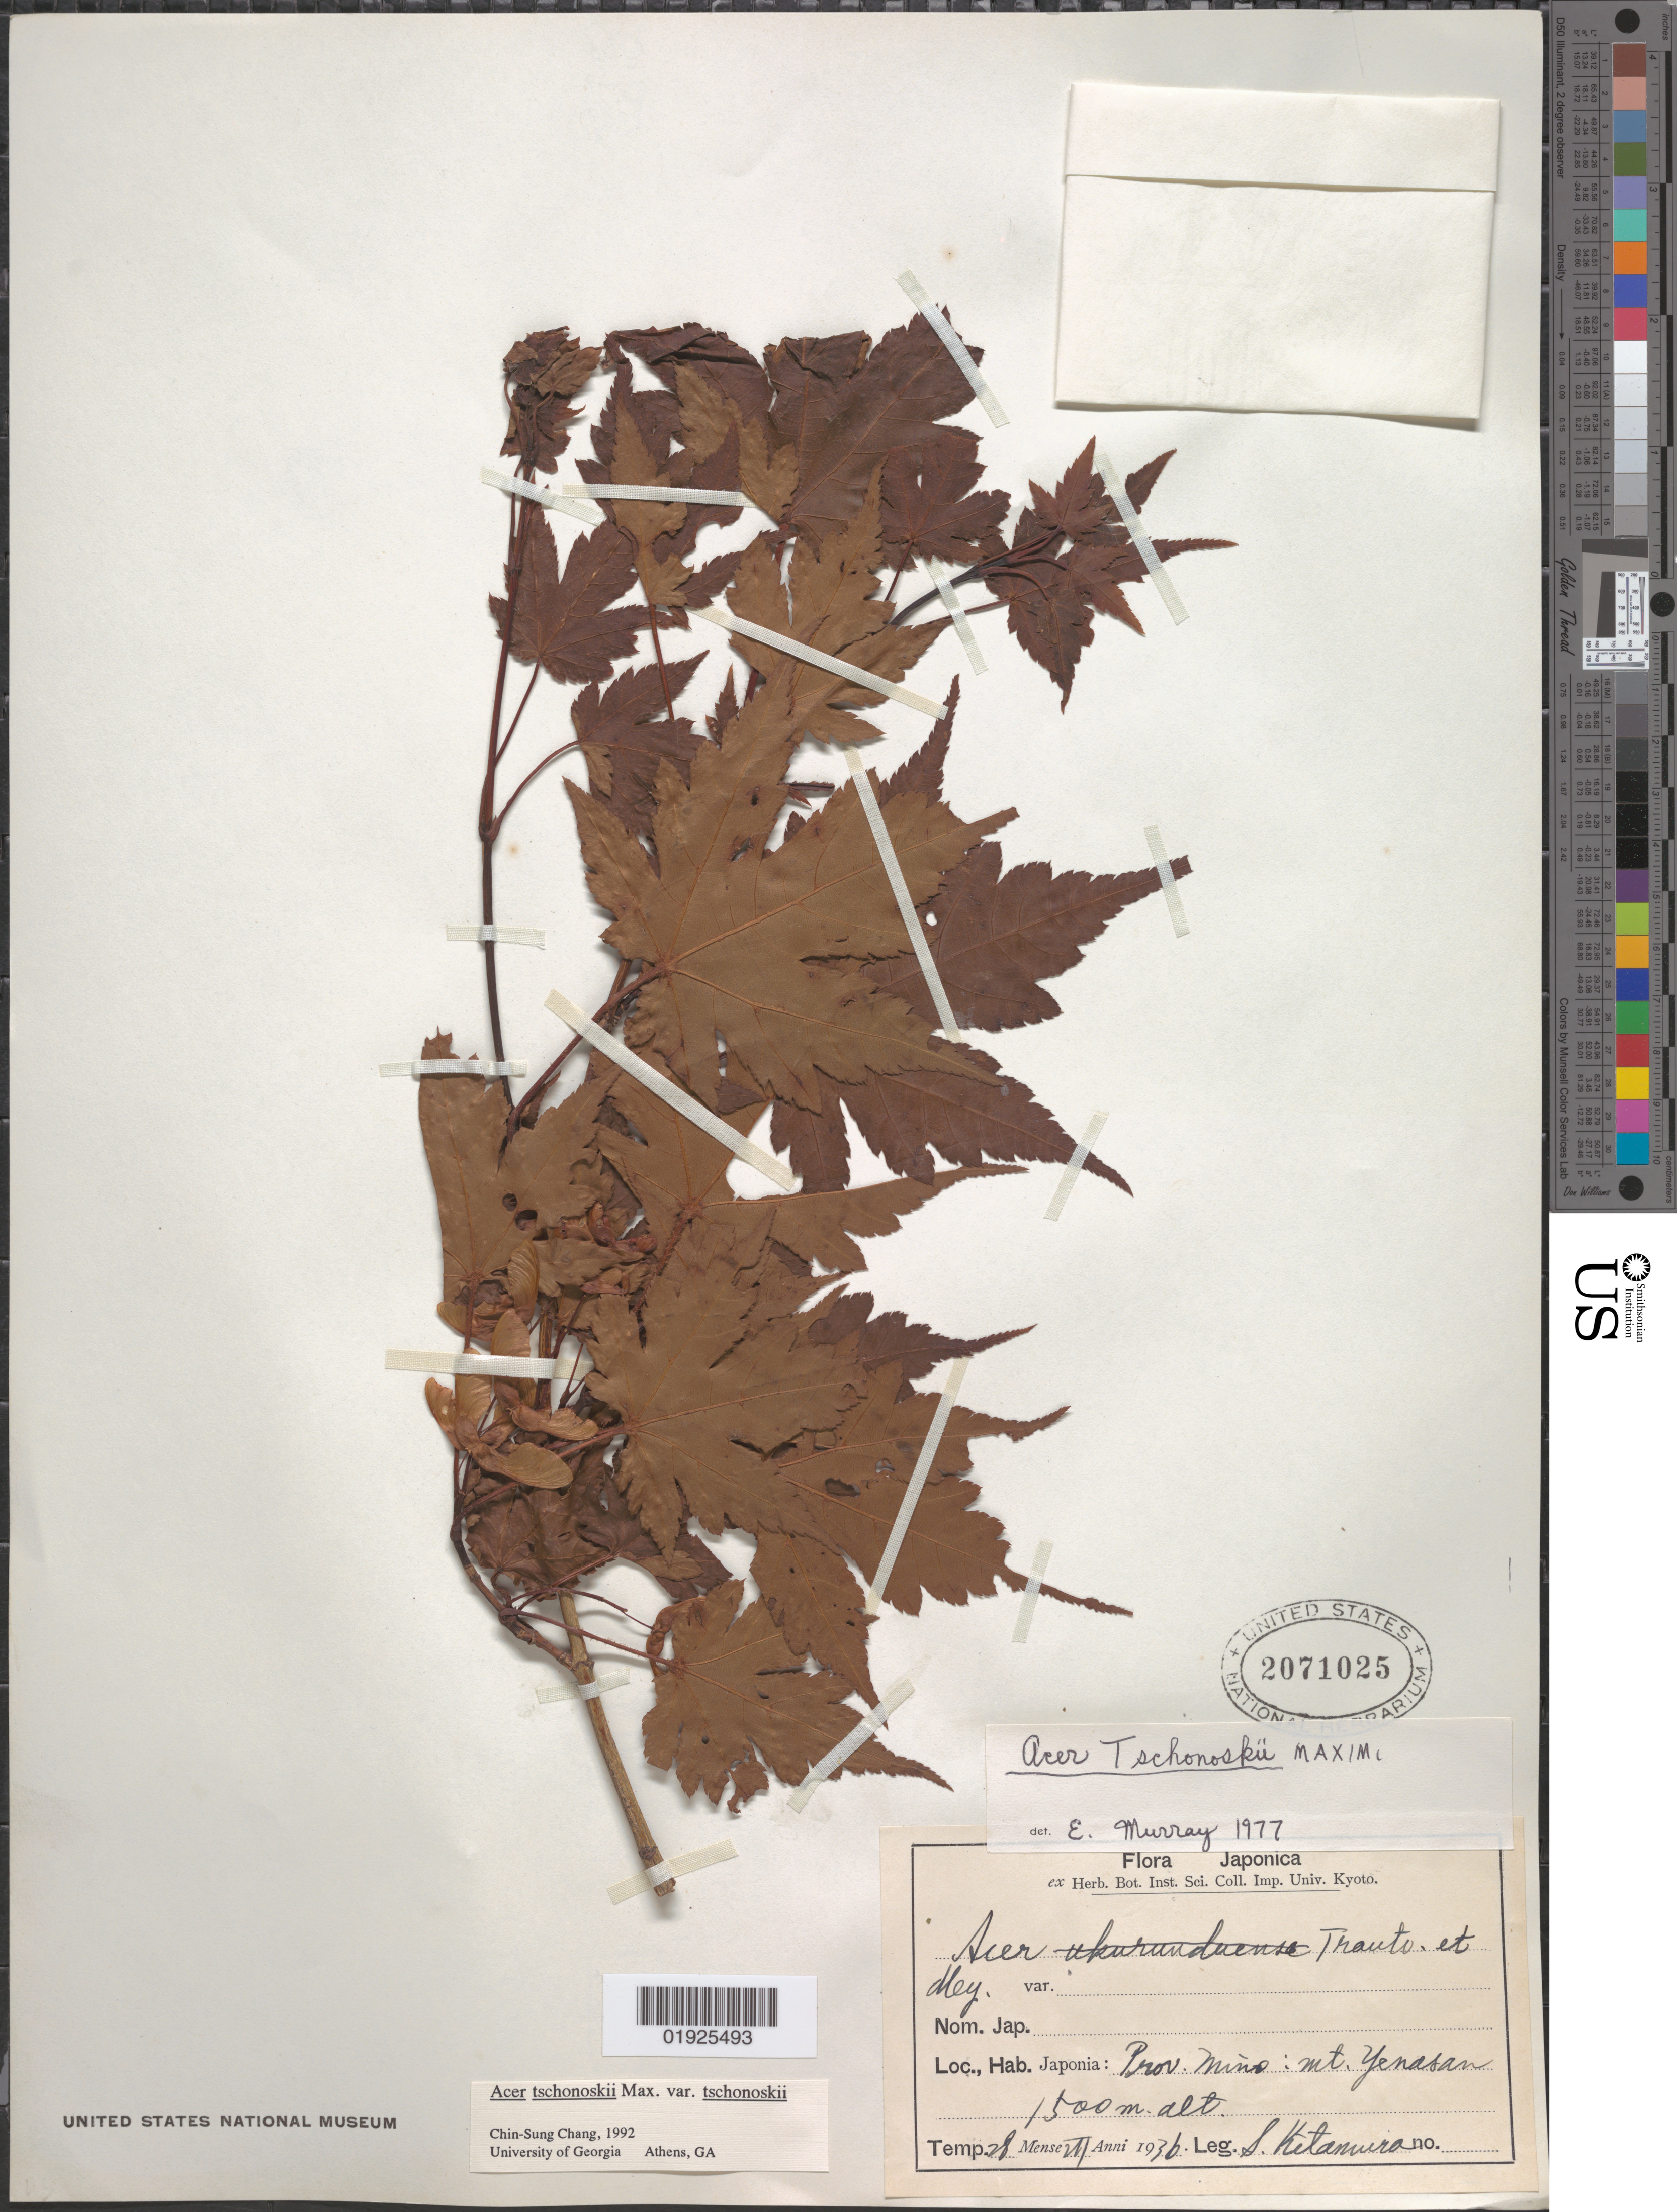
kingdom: Plantae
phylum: Tracheophyta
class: Magnoliopsida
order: Sapindales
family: Sapindaceae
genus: Acer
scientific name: Acer tschonoskii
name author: Maxim.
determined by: Chang, C. S., (SNUA)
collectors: S. Kitamura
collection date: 1936-07-28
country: Japan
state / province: Gihu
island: Honshu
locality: Prov. Mino [Gifu], Mt. Yenasan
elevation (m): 1500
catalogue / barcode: US 2071025